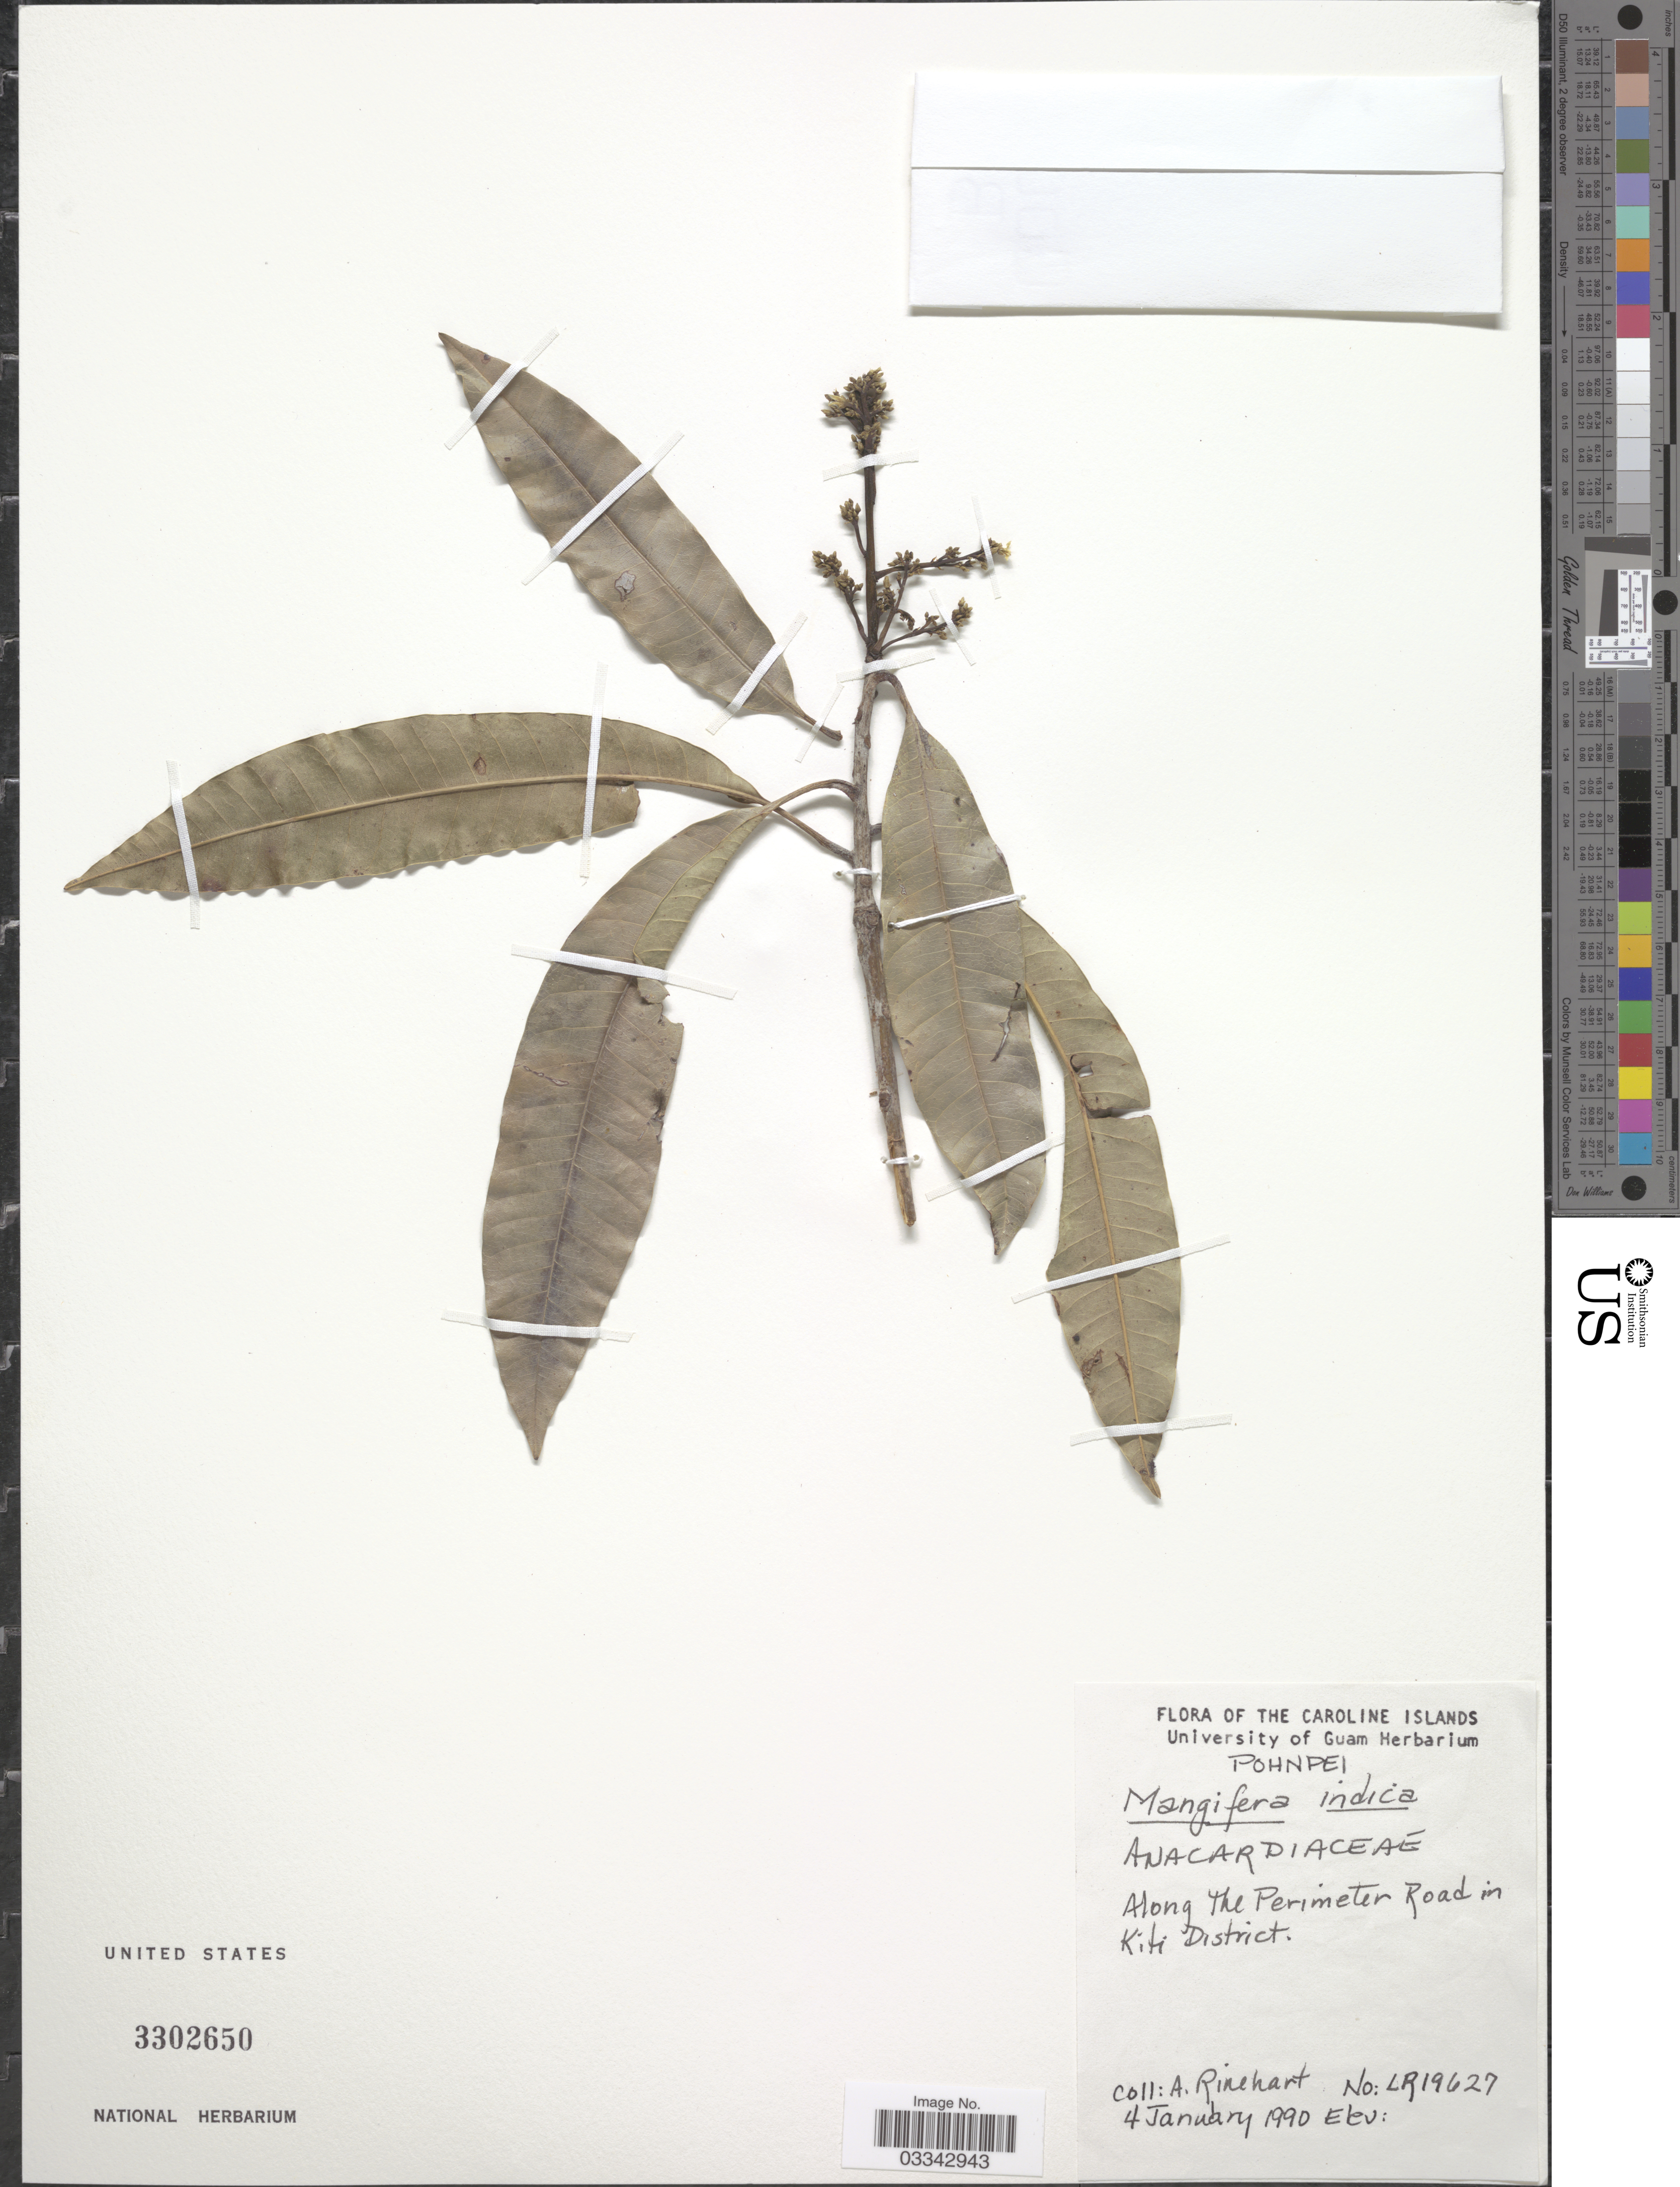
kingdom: Plantae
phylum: Tracheophyta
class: Magnoliopsida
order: Sapindales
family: Anacardiaceae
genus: Mangifera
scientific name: Mangifera indica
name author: L.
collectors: A. Rinehart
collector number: LR19627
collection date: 1990-01-04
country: Micronesia, Federated States of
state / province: Pohnpei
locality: The Caroline Islands. Pohnpei. Along the Perimeter Road in Kiti District.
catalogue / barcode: US 3302650